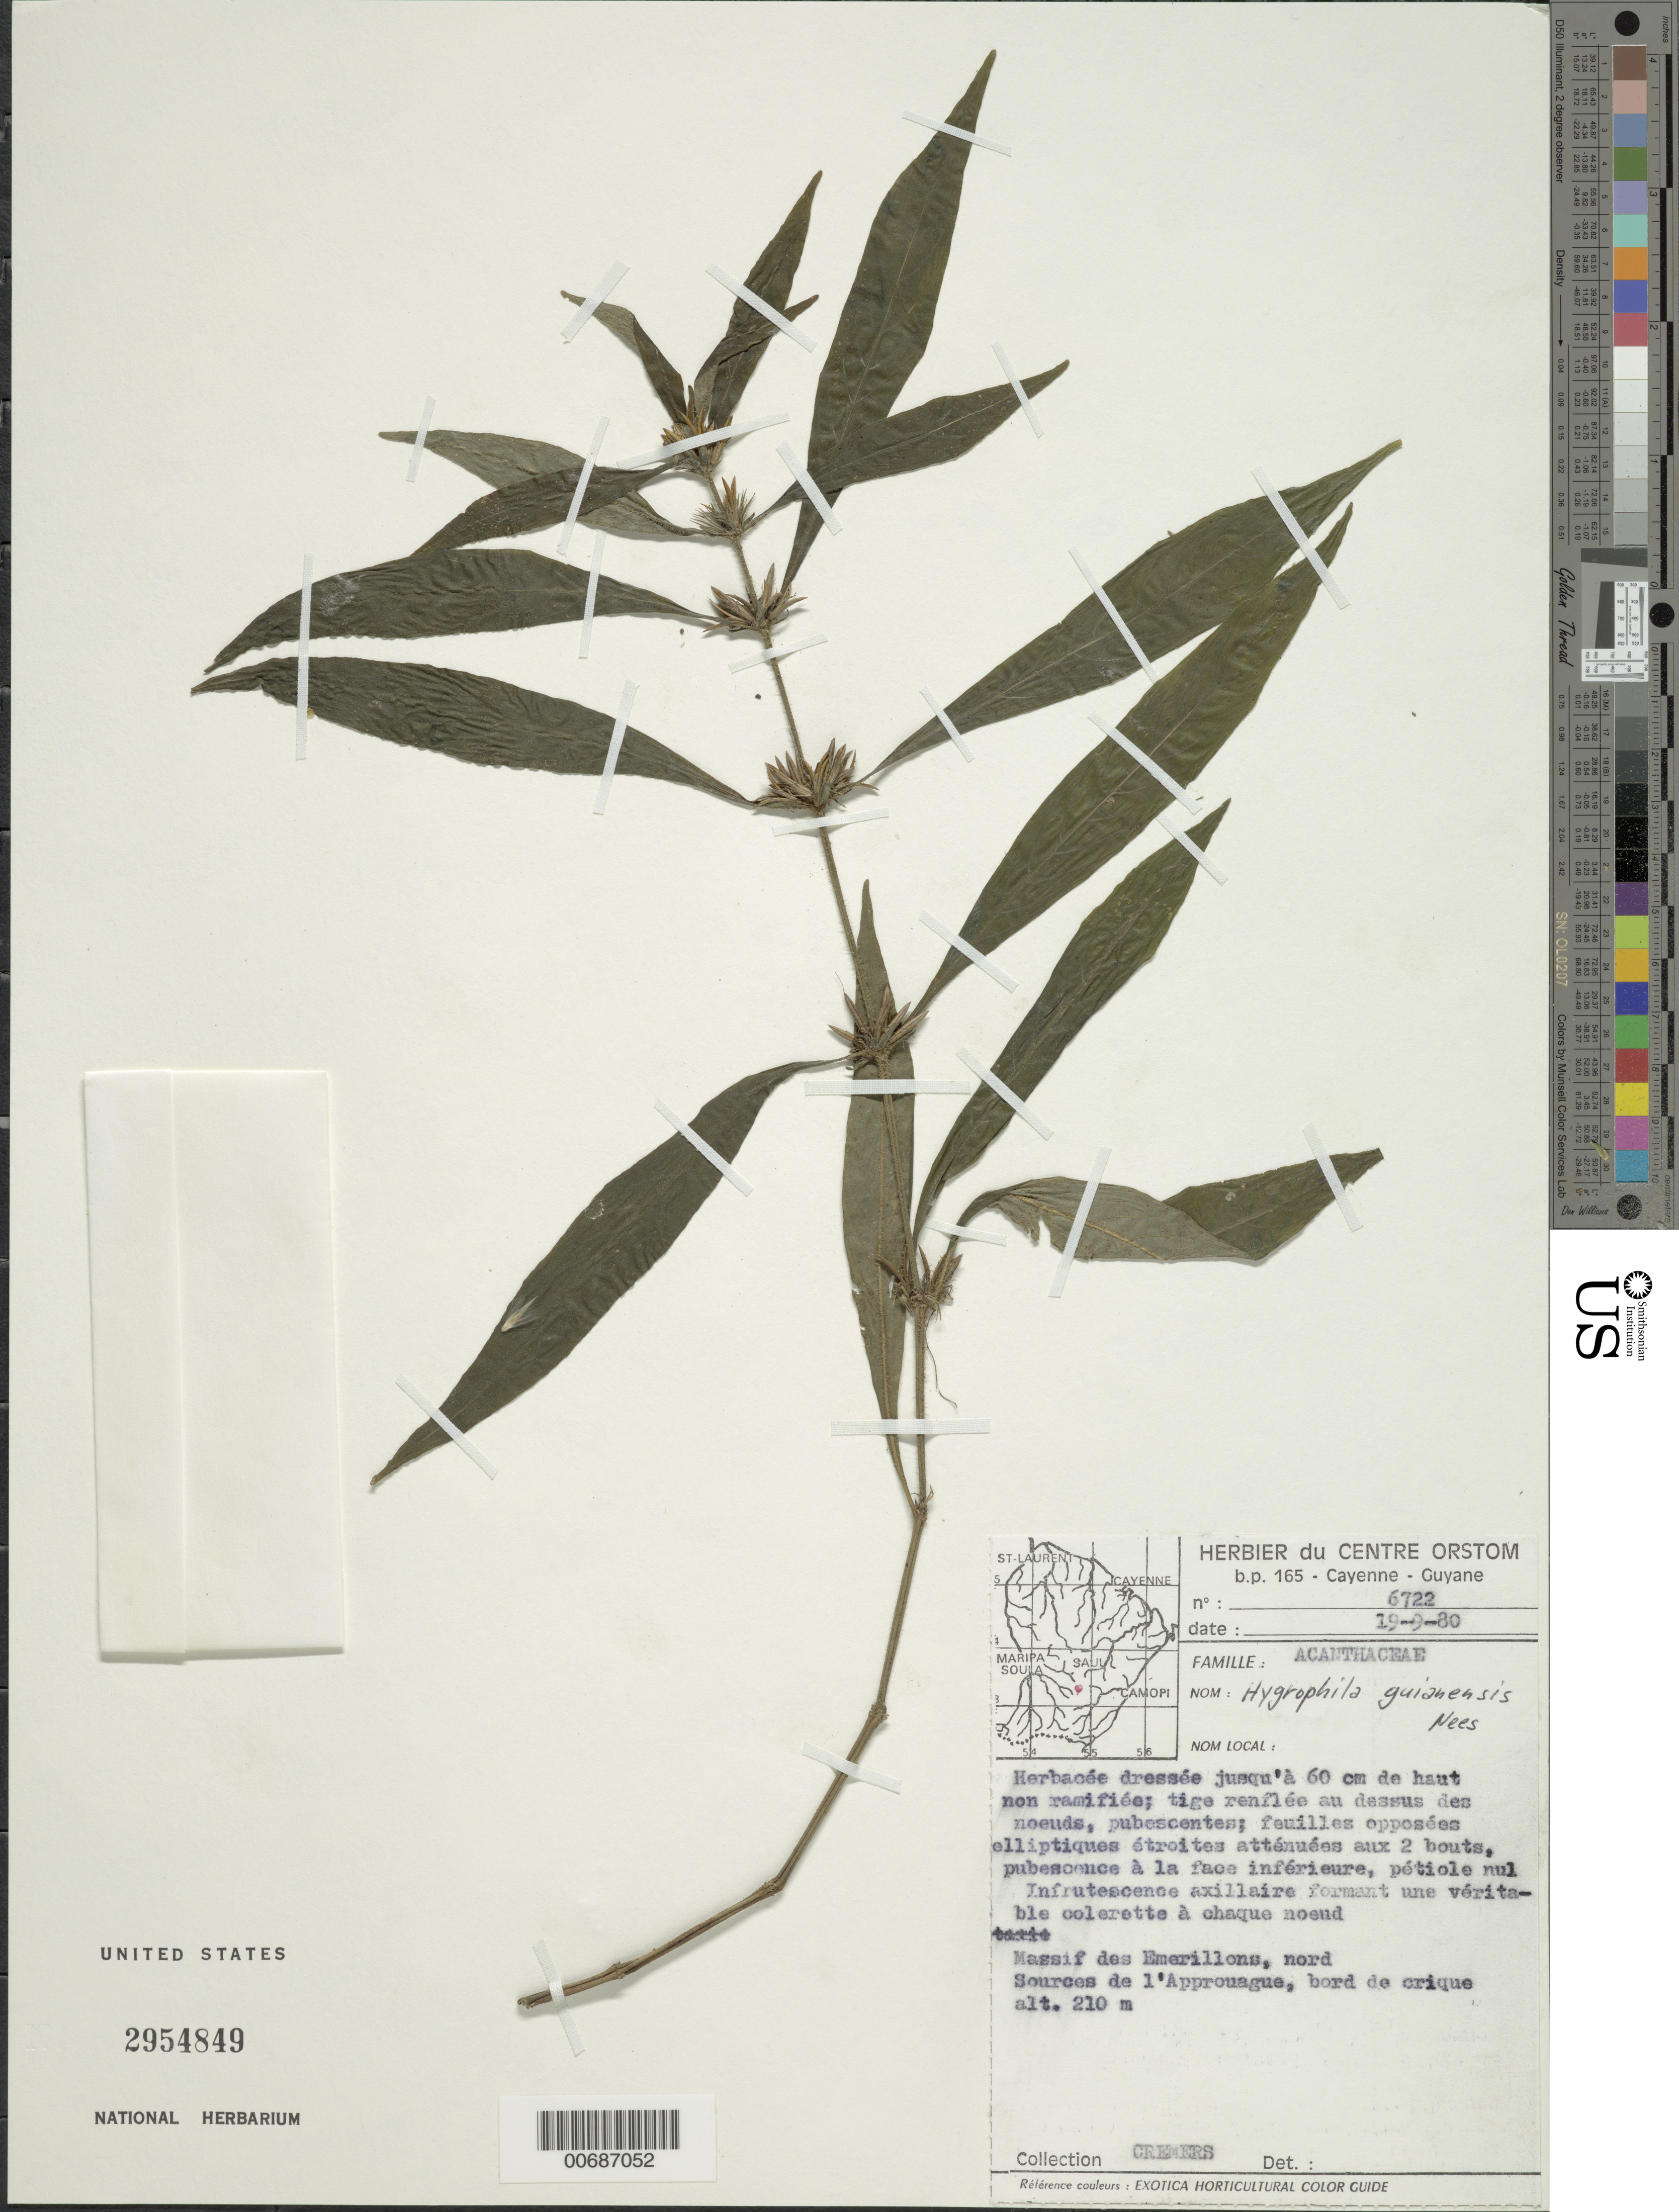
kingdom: Plantae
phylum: Tracheophyta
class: Magnoliopsida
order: Lamiales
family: Acanthaceae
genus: Hygrophila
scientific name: Hygrophila guianensis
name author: Nees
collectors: G. Cremers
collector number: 6722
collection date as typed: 18-Sep-80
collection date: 1980-09-18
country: French Guiana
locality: Émerillon Massif, nord, sources de l'Approuague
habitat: Along creek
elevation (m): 210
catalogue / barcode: US 2954849